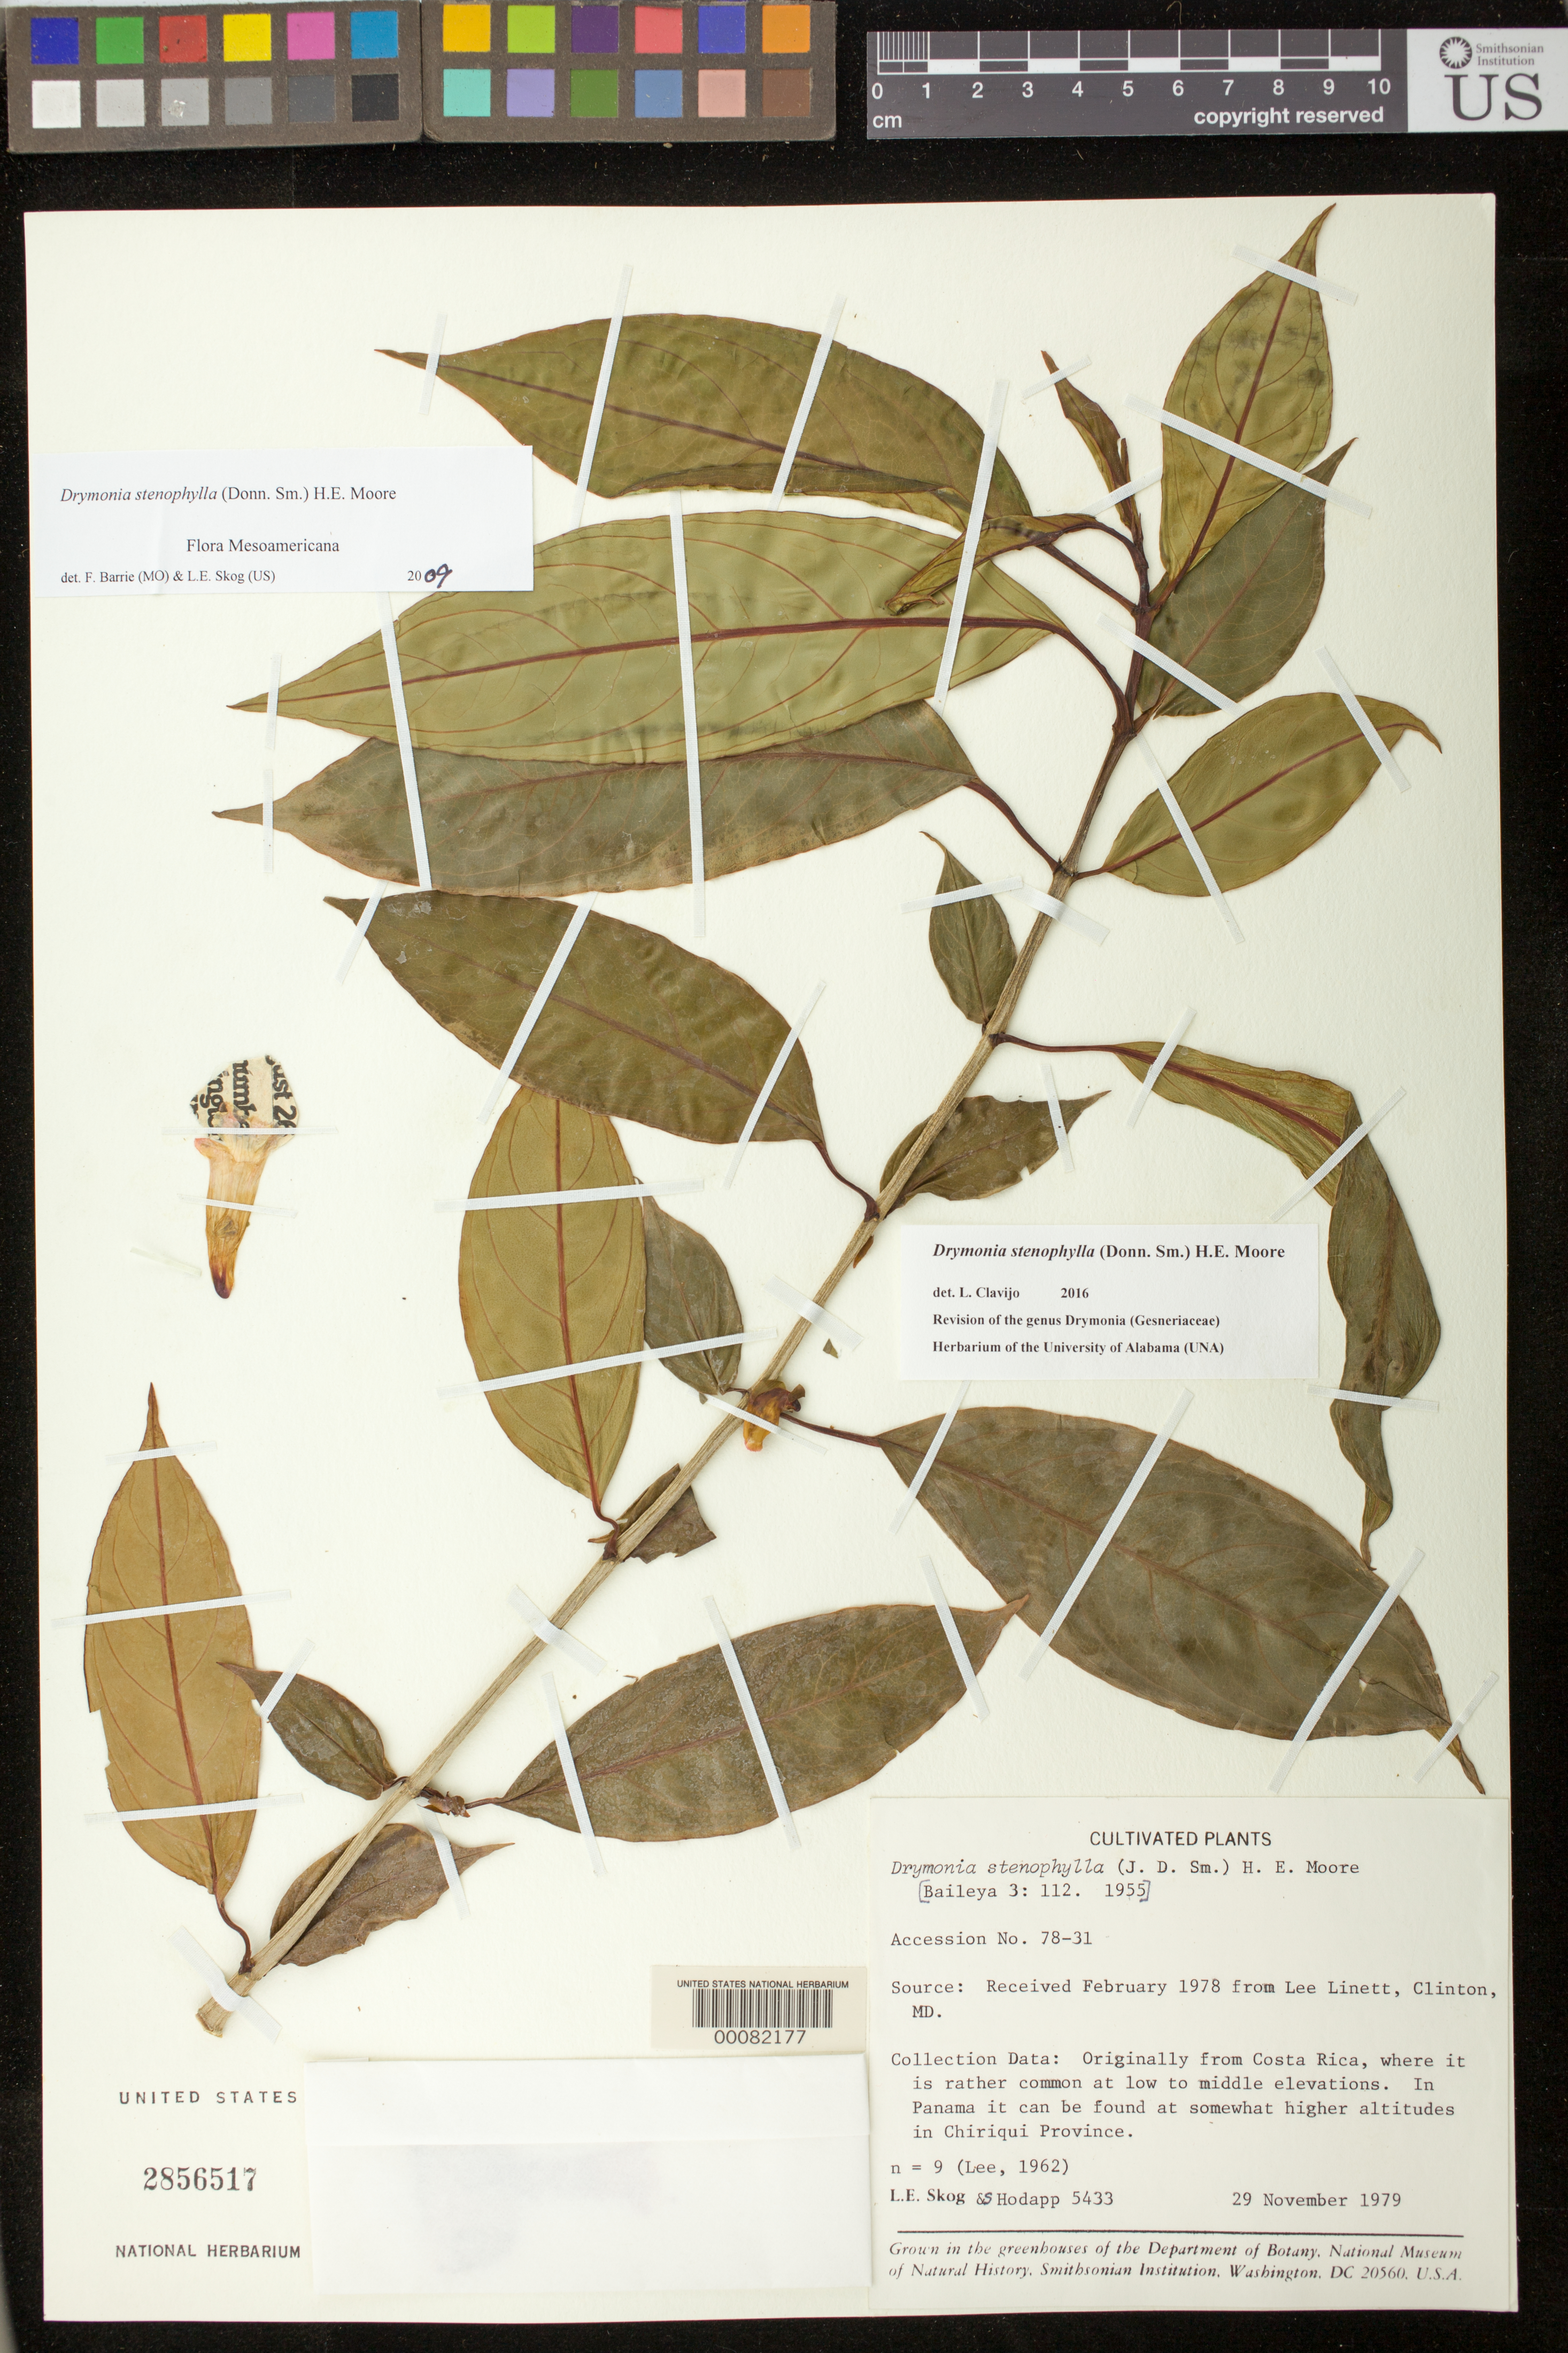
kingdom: Plantae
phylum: Tracheophyta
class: Magnoliopsida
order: Lamiales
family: Gesneriaceae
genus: Drymonia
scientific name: Drymonia stenophylla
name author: (Donn. Sm.) H.E. Moore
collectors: L. E. Skog & S. Hodapp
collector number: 5433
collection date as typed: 29 Nov 1979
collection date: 1979-11-29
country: Costa Rica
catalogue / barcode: US 2856517